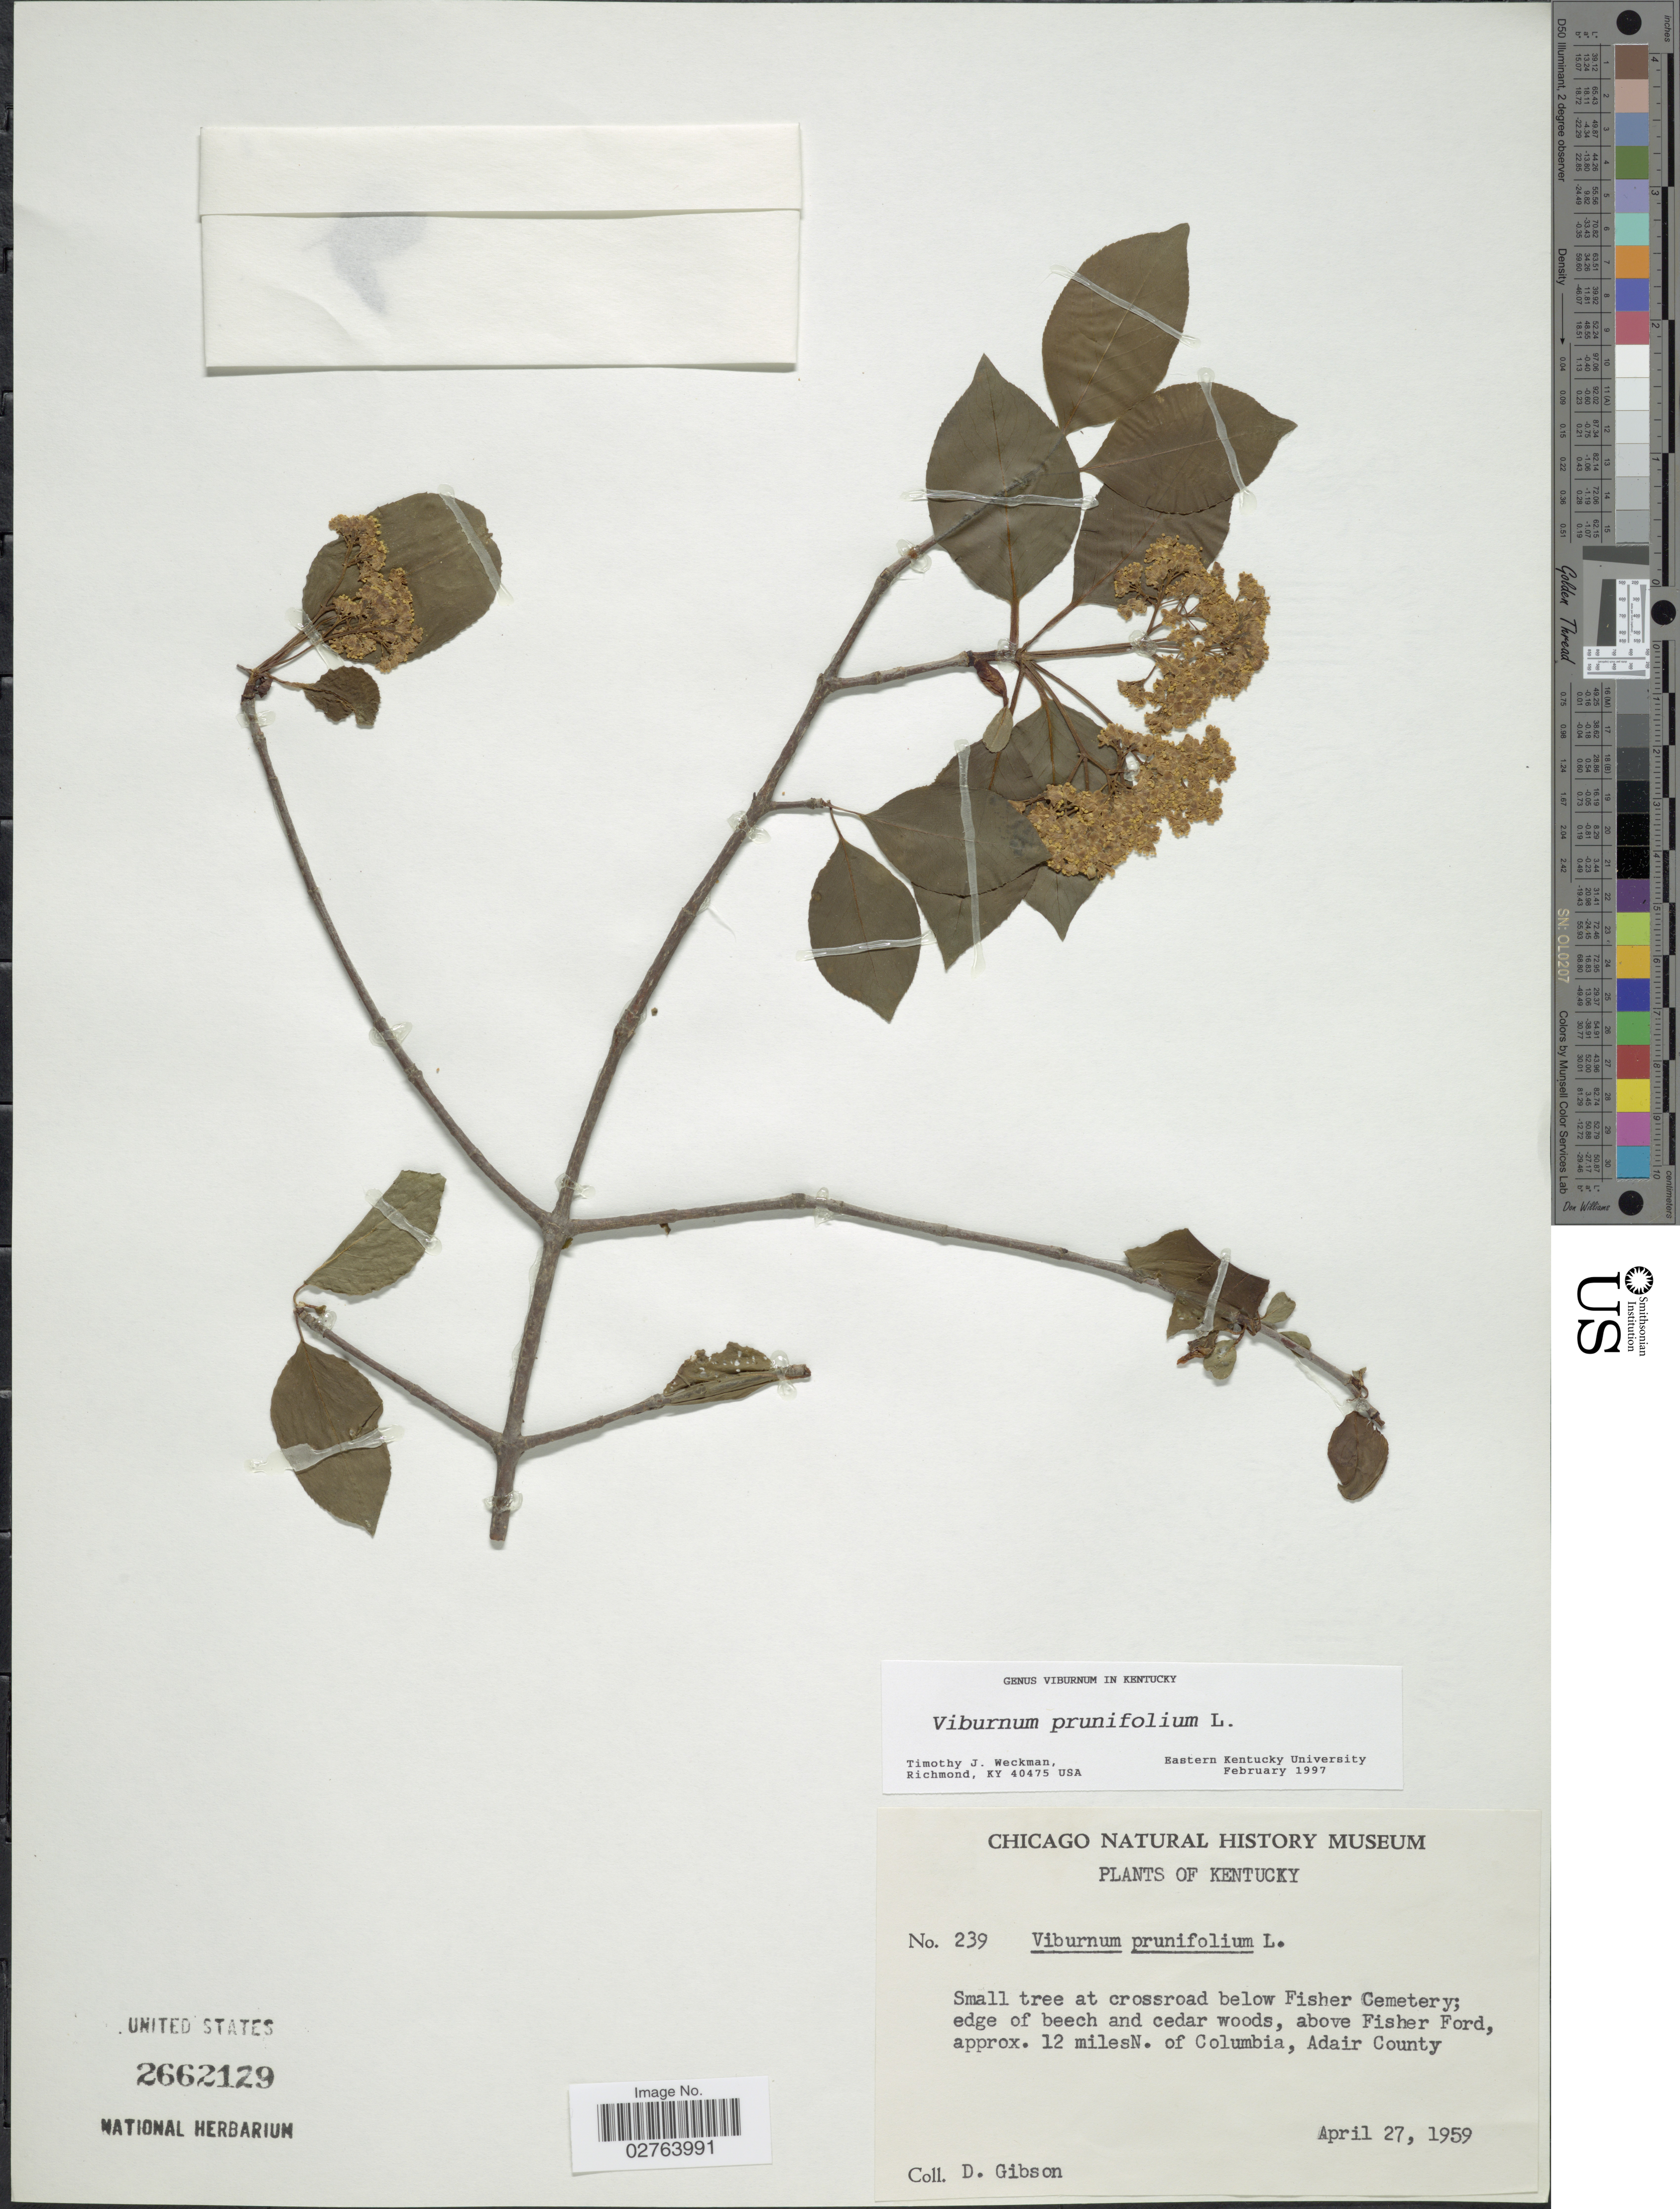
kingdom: Plantae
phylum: Tracheophyta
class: Magnoliopsida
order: Dipsacales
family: Viburnaceae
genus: Viburnum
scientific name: Viburnum prunifolium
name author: L.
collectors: D. Gibson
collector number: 239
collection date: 1959-04-27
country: United States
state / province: Kentucky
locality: At crossroad below Fisher Cemetery; edge of beech and cedar woods, above Fisher Ford, approx. 12 miles N. of Columbia, Adair County.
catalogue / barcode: US 2662129